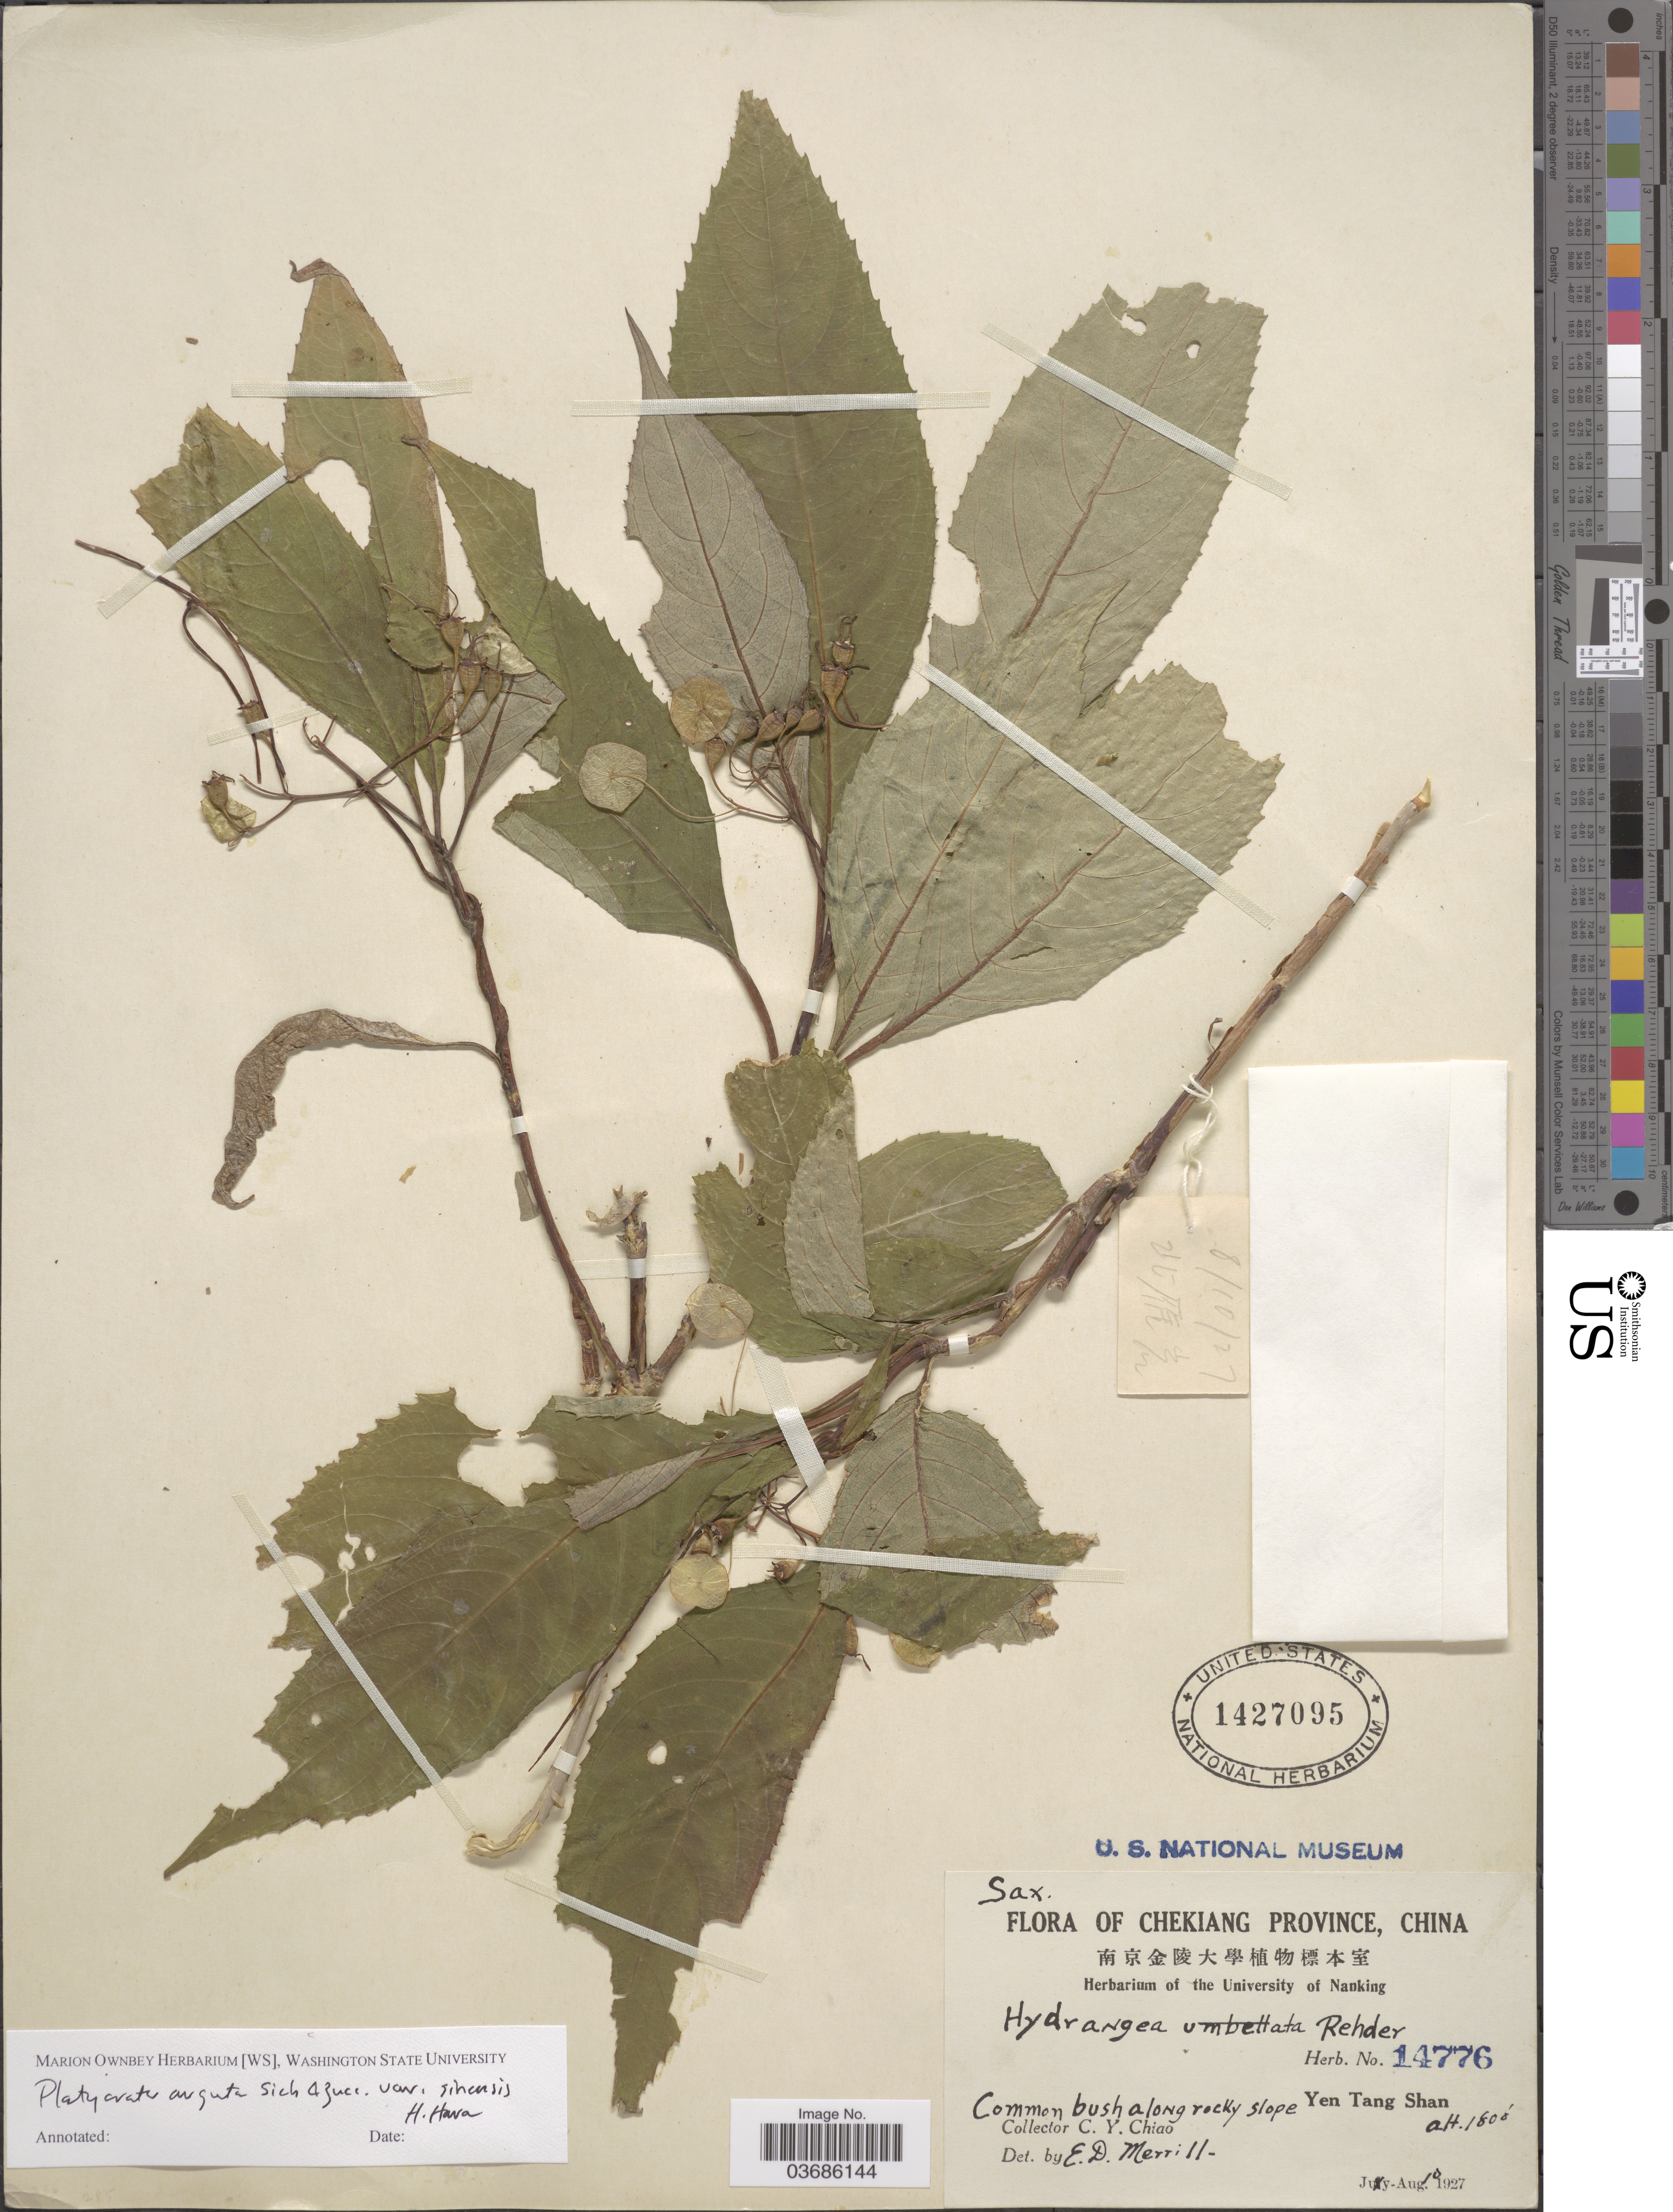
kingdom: Plantae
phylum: Tracheophyta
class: Magnoliopsida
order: Cornales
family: Hydrangeaceae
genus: Hydrangea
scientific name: Hydrangea platyarguta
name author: Y. De Smet & C. Granados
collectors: C. Y. Chiao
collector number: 14776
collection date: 1927-08-10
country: China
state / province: Zhejiang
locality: Chekiang Province. Bush along rocky slope. Yen Tang Shan.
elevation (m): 549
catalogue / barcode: US 1427095